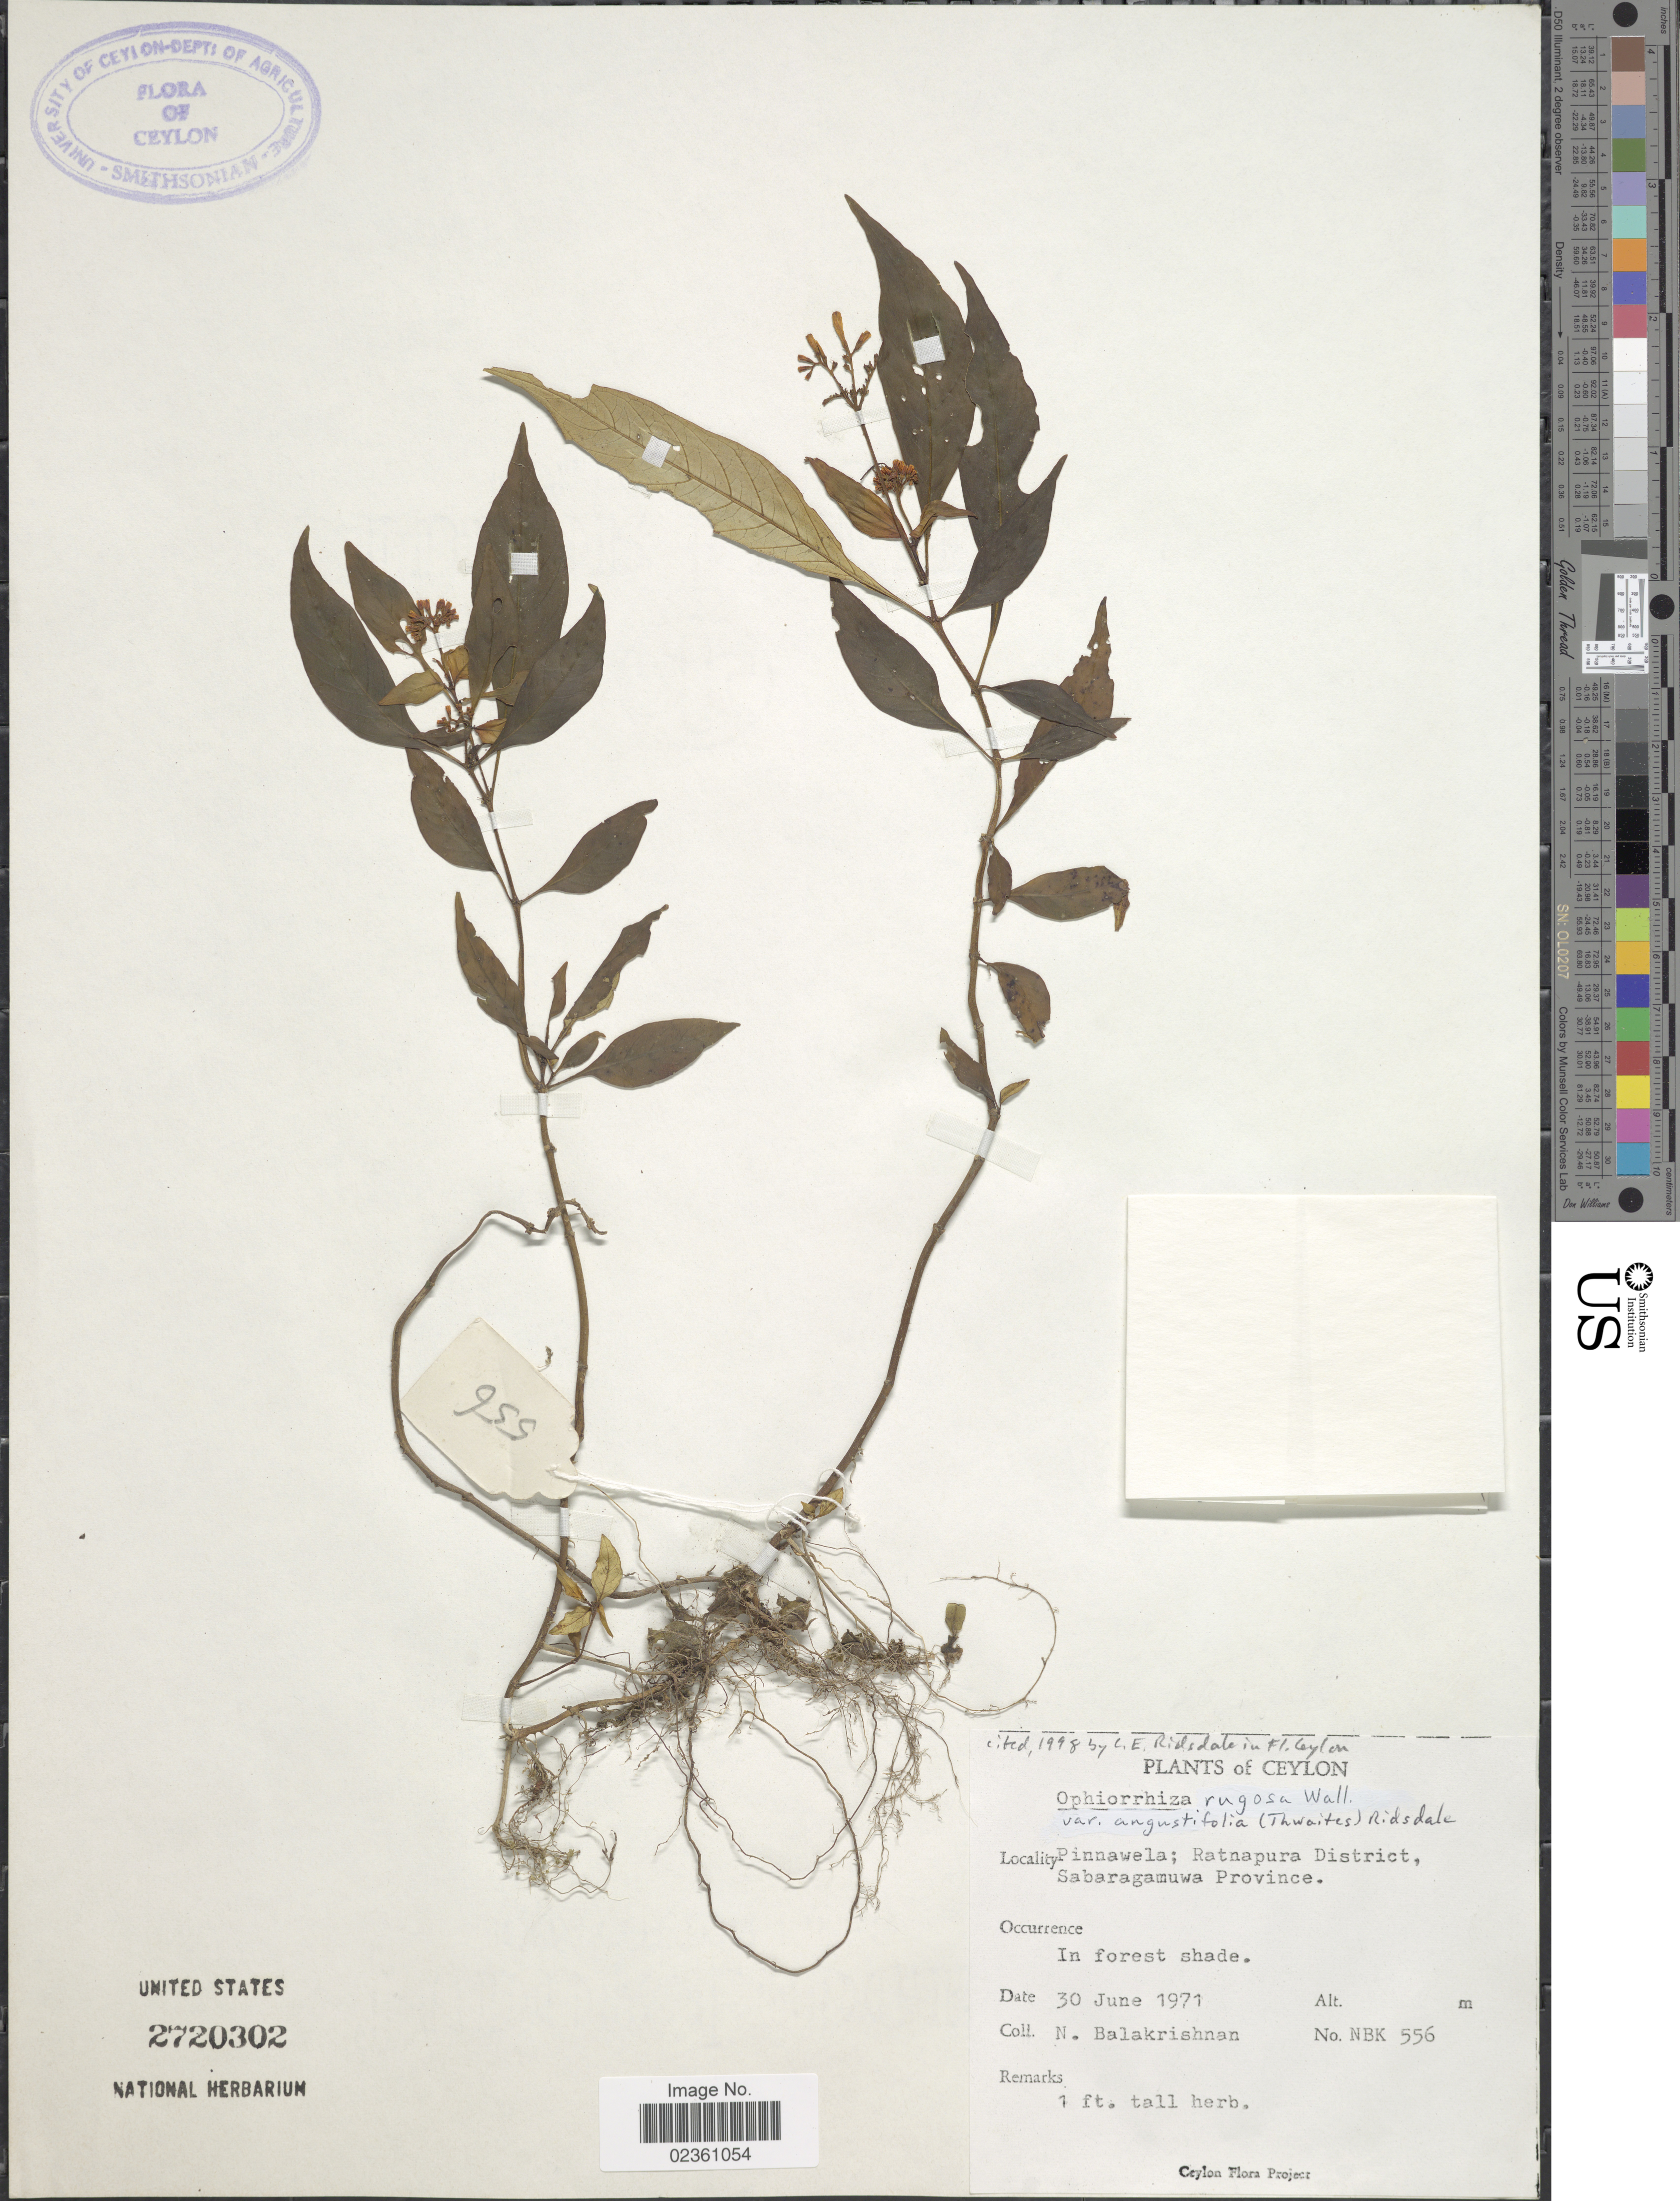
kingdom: Plantae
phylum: Tracheophyta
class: Magnoliopsida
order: Gentianales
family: Rubiaceae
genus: Ophiorrhiza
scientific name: Ophiorrhiza rugosa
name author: Wall.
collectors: N. Balakrishnan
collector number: NBK 556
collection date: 1971-06-30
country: Sri Lanka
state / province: Sabaragamuwa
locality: Ceylon, Pinnawela; Ratnapura District, In forest shade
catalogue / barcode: US 2720302